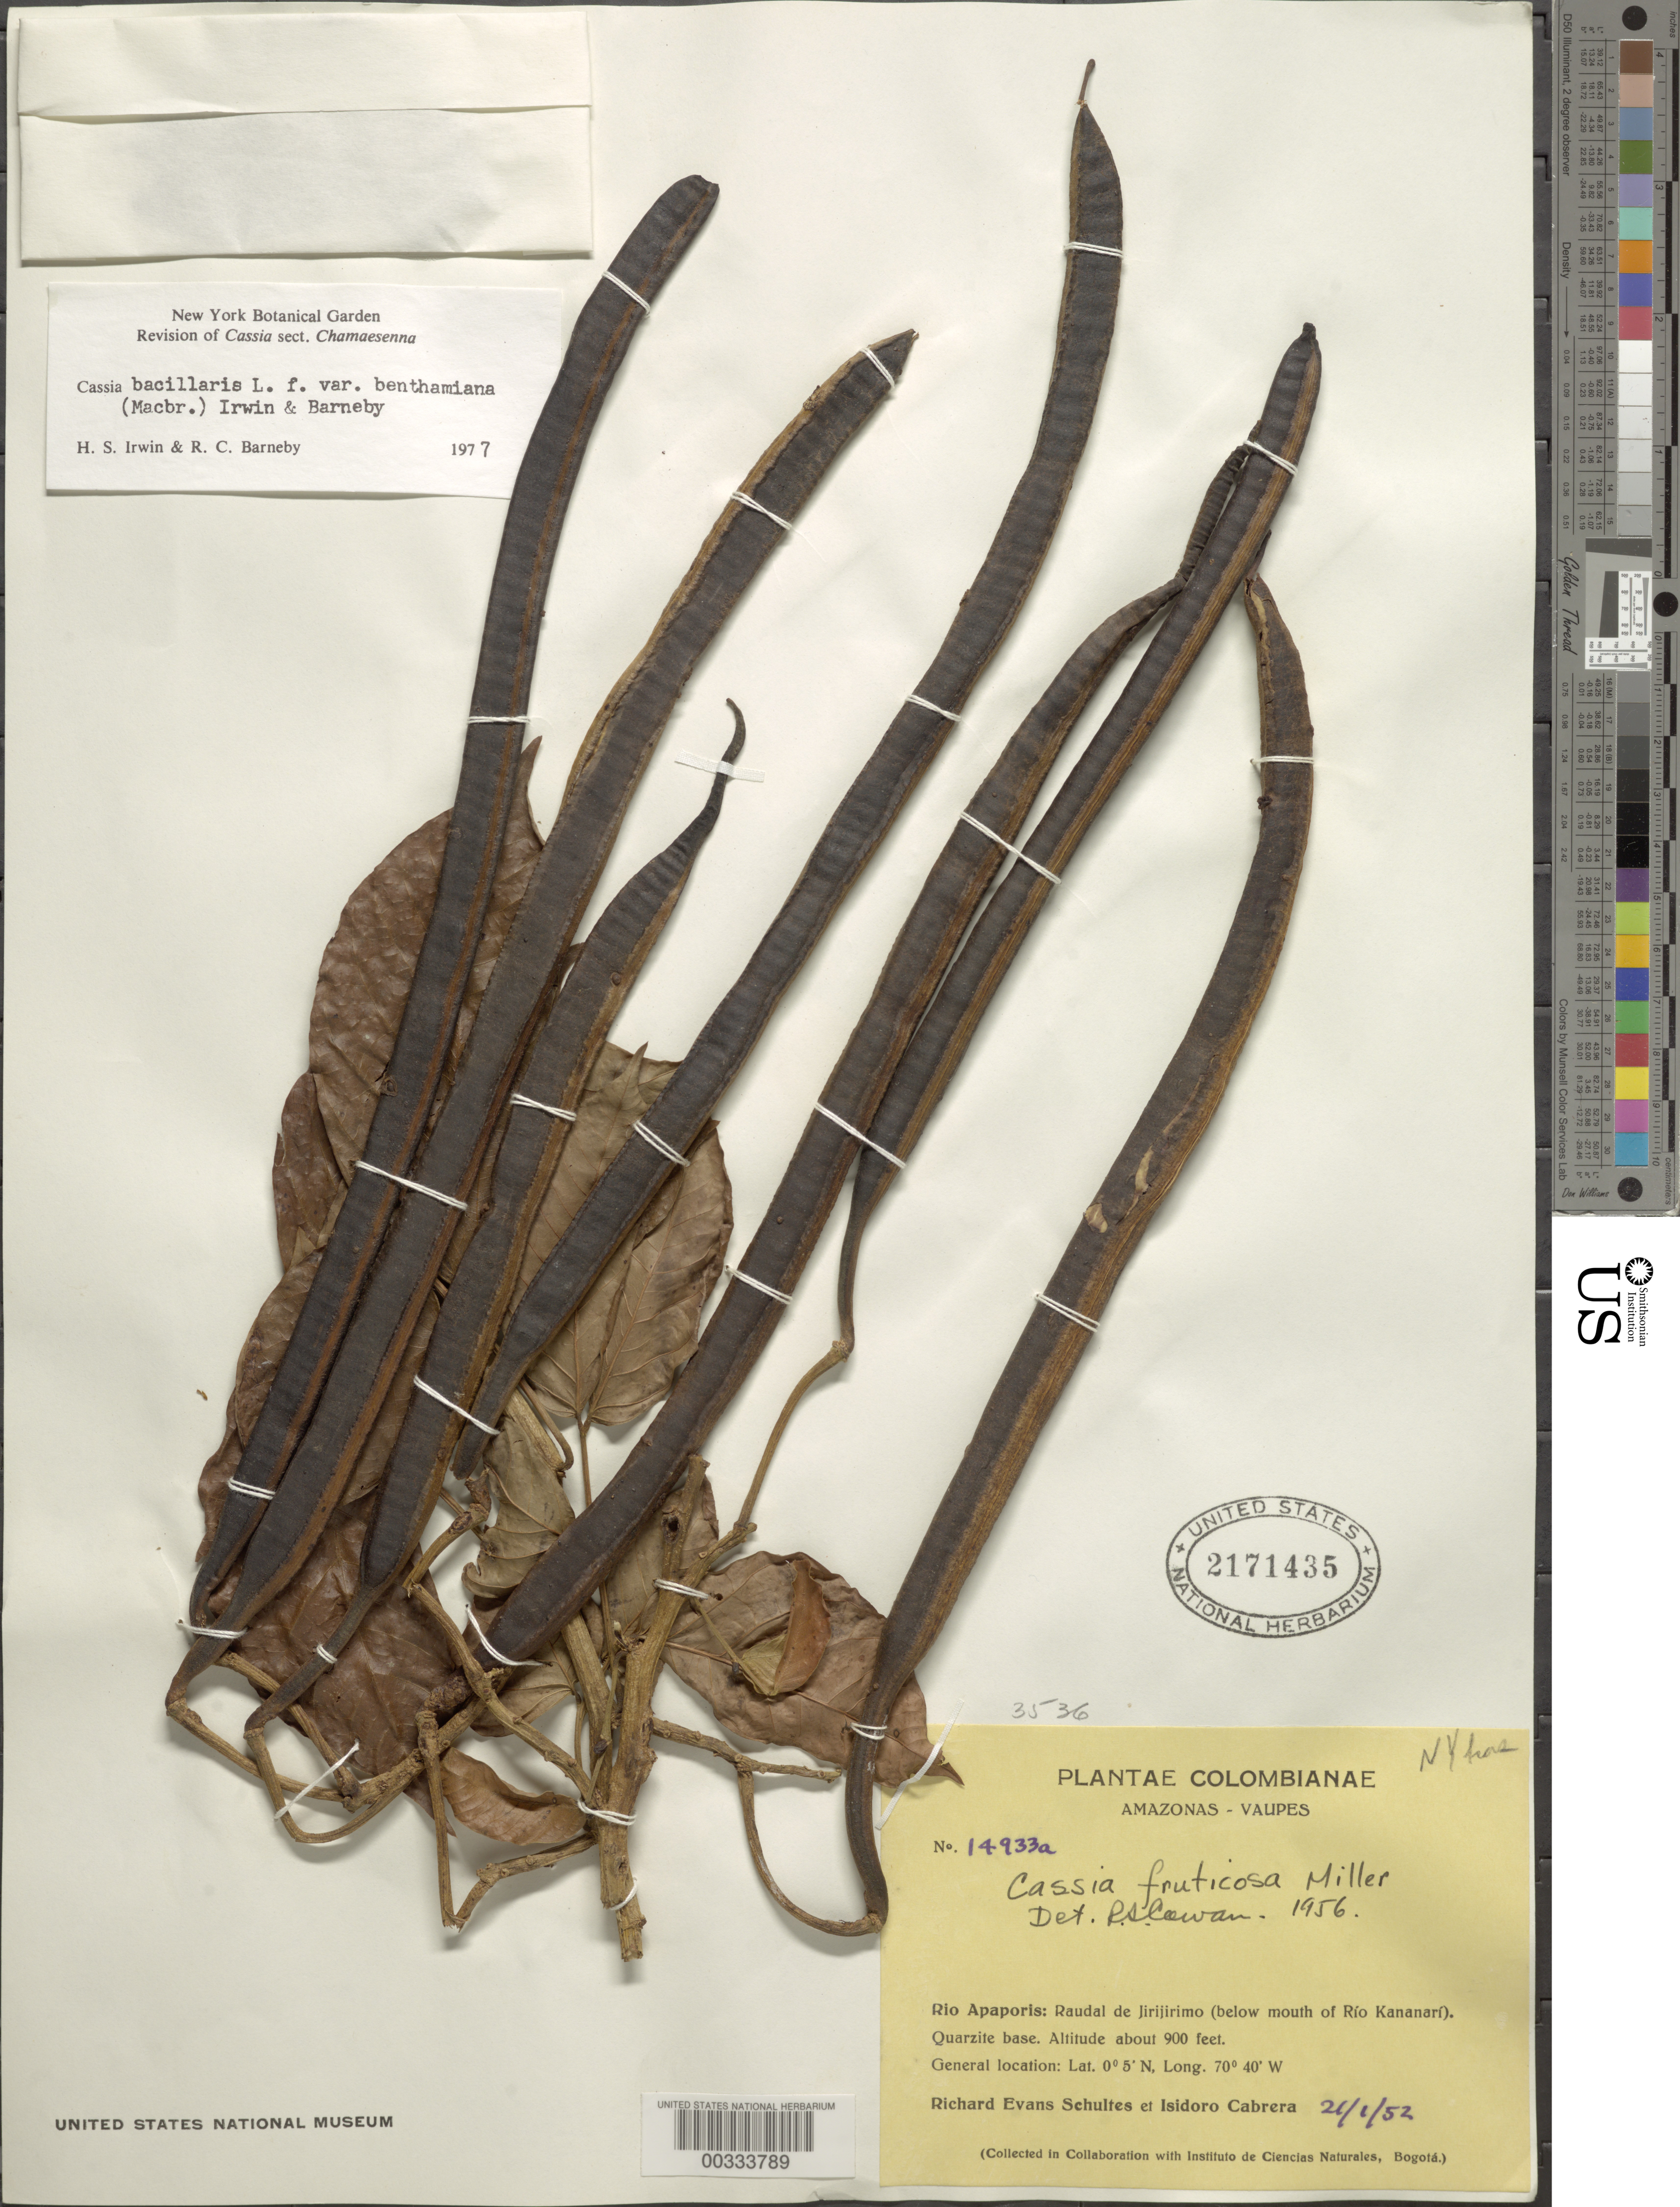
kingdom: Plantae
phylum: Tracheophyta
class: Magnoliopsida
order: Fabales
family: Fabaceae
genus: Senna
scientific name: Senna bacillaris var. benthamiana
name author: (J.F. Macbr.) H.S. Irwin & Barneby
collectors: R. E. Schultes & I. Cabrera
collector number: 14933a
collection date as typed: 21 Jan 1952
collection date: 1952-01-21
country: Colombia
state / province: Amazônas / Vaupés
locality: Rio Apaporis; Raudal de Jirijirimo, below mouth of Rio Kananari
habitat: Quarzite base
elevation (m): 274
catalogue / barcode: US 2171435